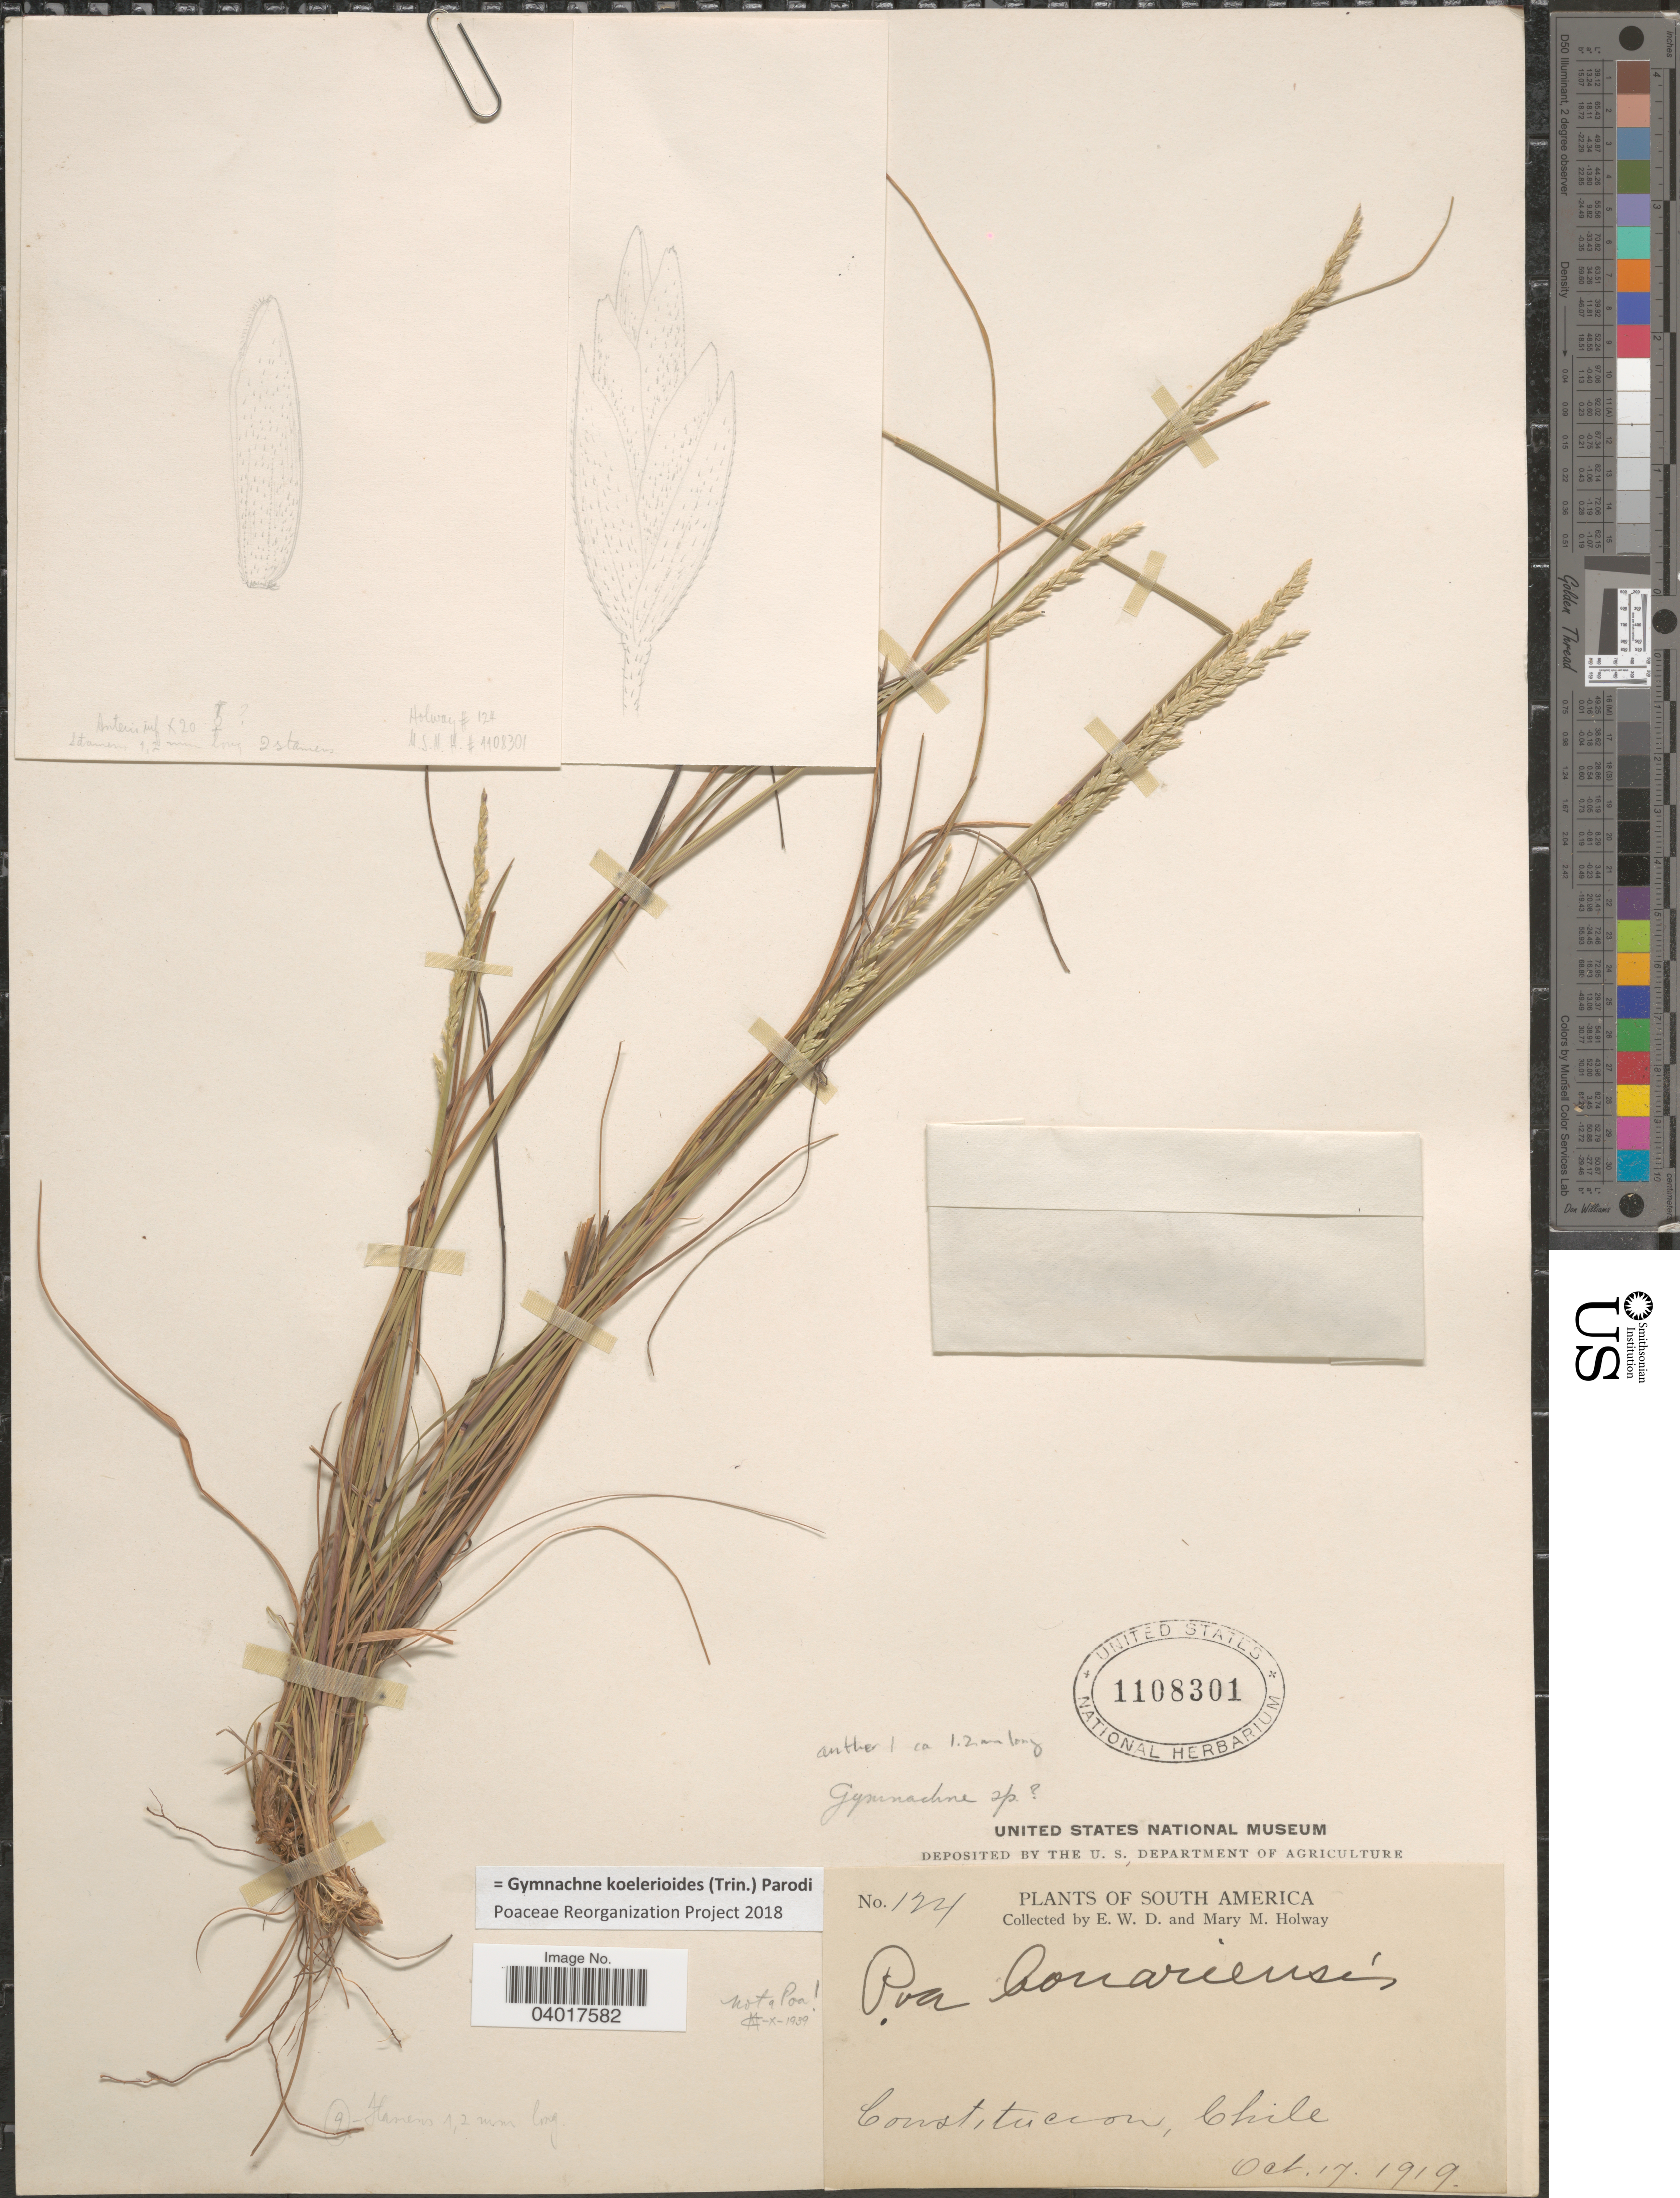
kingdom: Plantae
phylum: Tracheophyta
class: Liliopsida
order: Poales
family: Poaceae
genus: Rhombolytrum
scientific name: Rhombolytrum koelerioides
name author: (Trin.) L.N. Silva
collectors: E. W. D. Holway & M. M. Holway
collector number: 124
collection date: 1919-10-17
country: Chile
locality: Constitucion.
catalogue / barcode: US 1108301